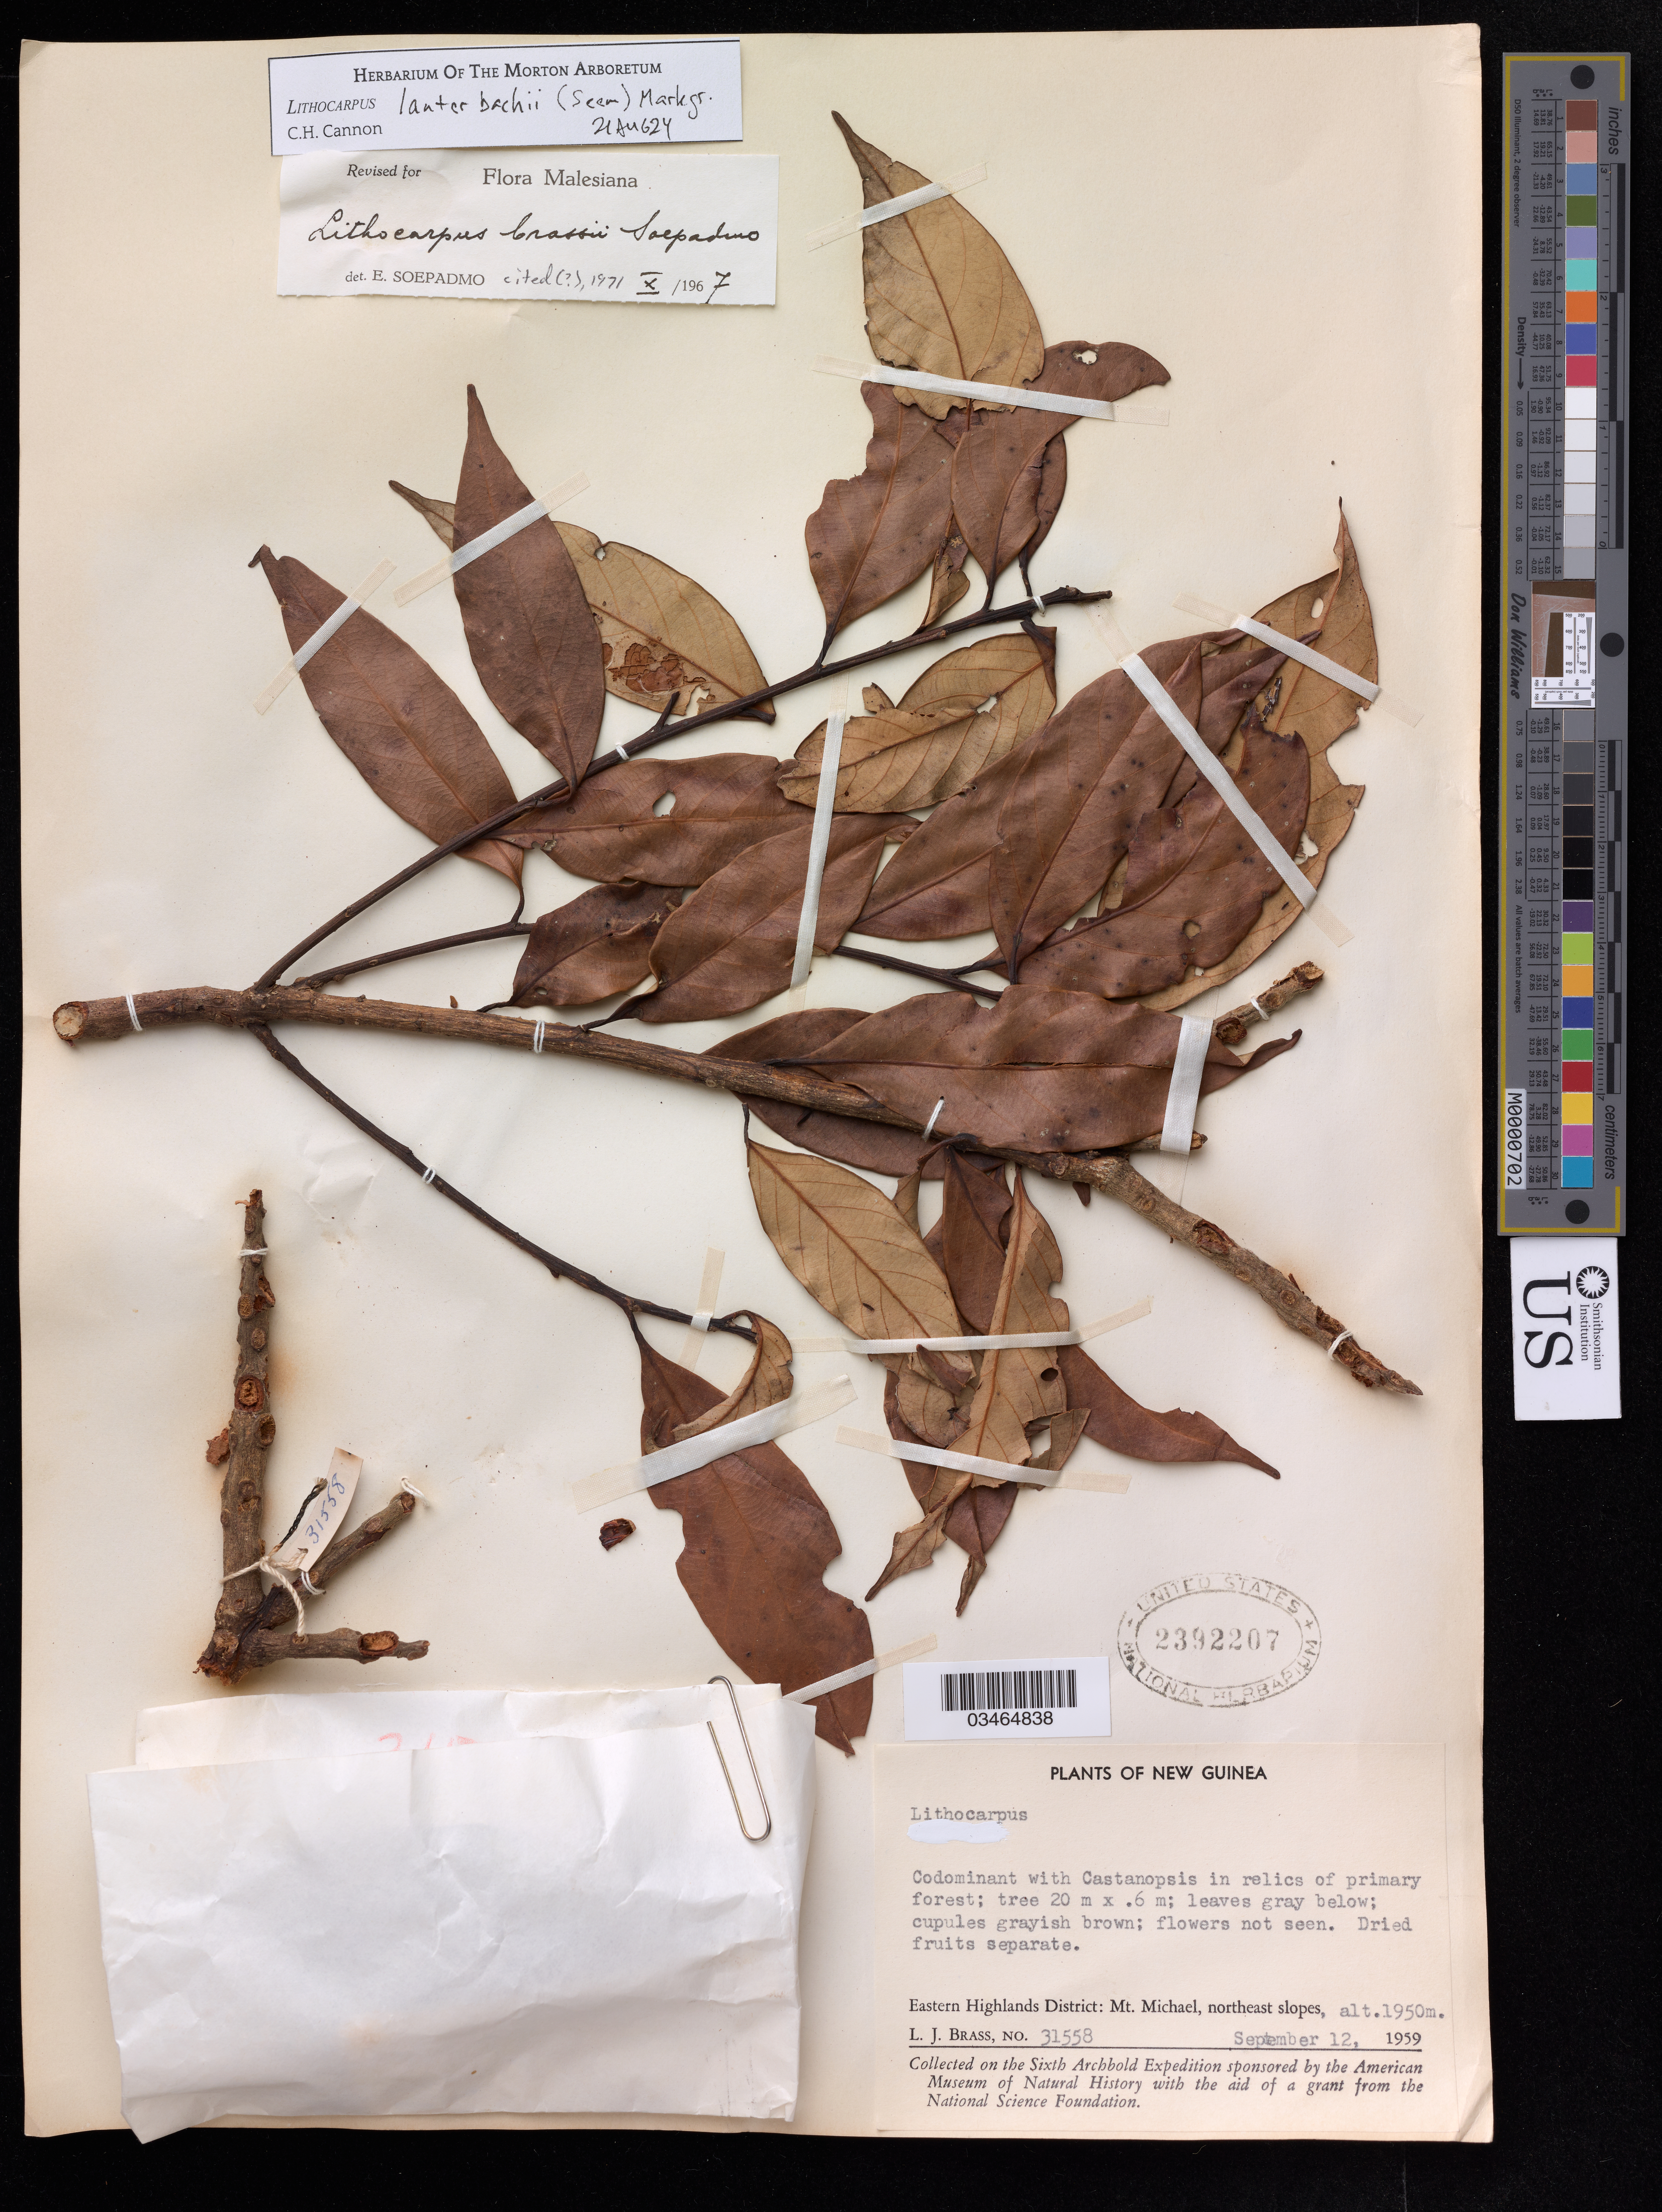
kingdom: Plantae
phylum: Tracheophyta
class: Magnoliopsida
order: Fagales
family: Fagaceae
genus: Lithocarpus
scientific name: Lithocarpus sp.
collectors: L. Brass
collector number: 31558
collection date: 1959-09-12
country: Papua New Guinea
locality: Eastern Highlands District: Mt. Michael, northeast slopes.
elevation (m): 1950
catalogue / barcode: US 2392207